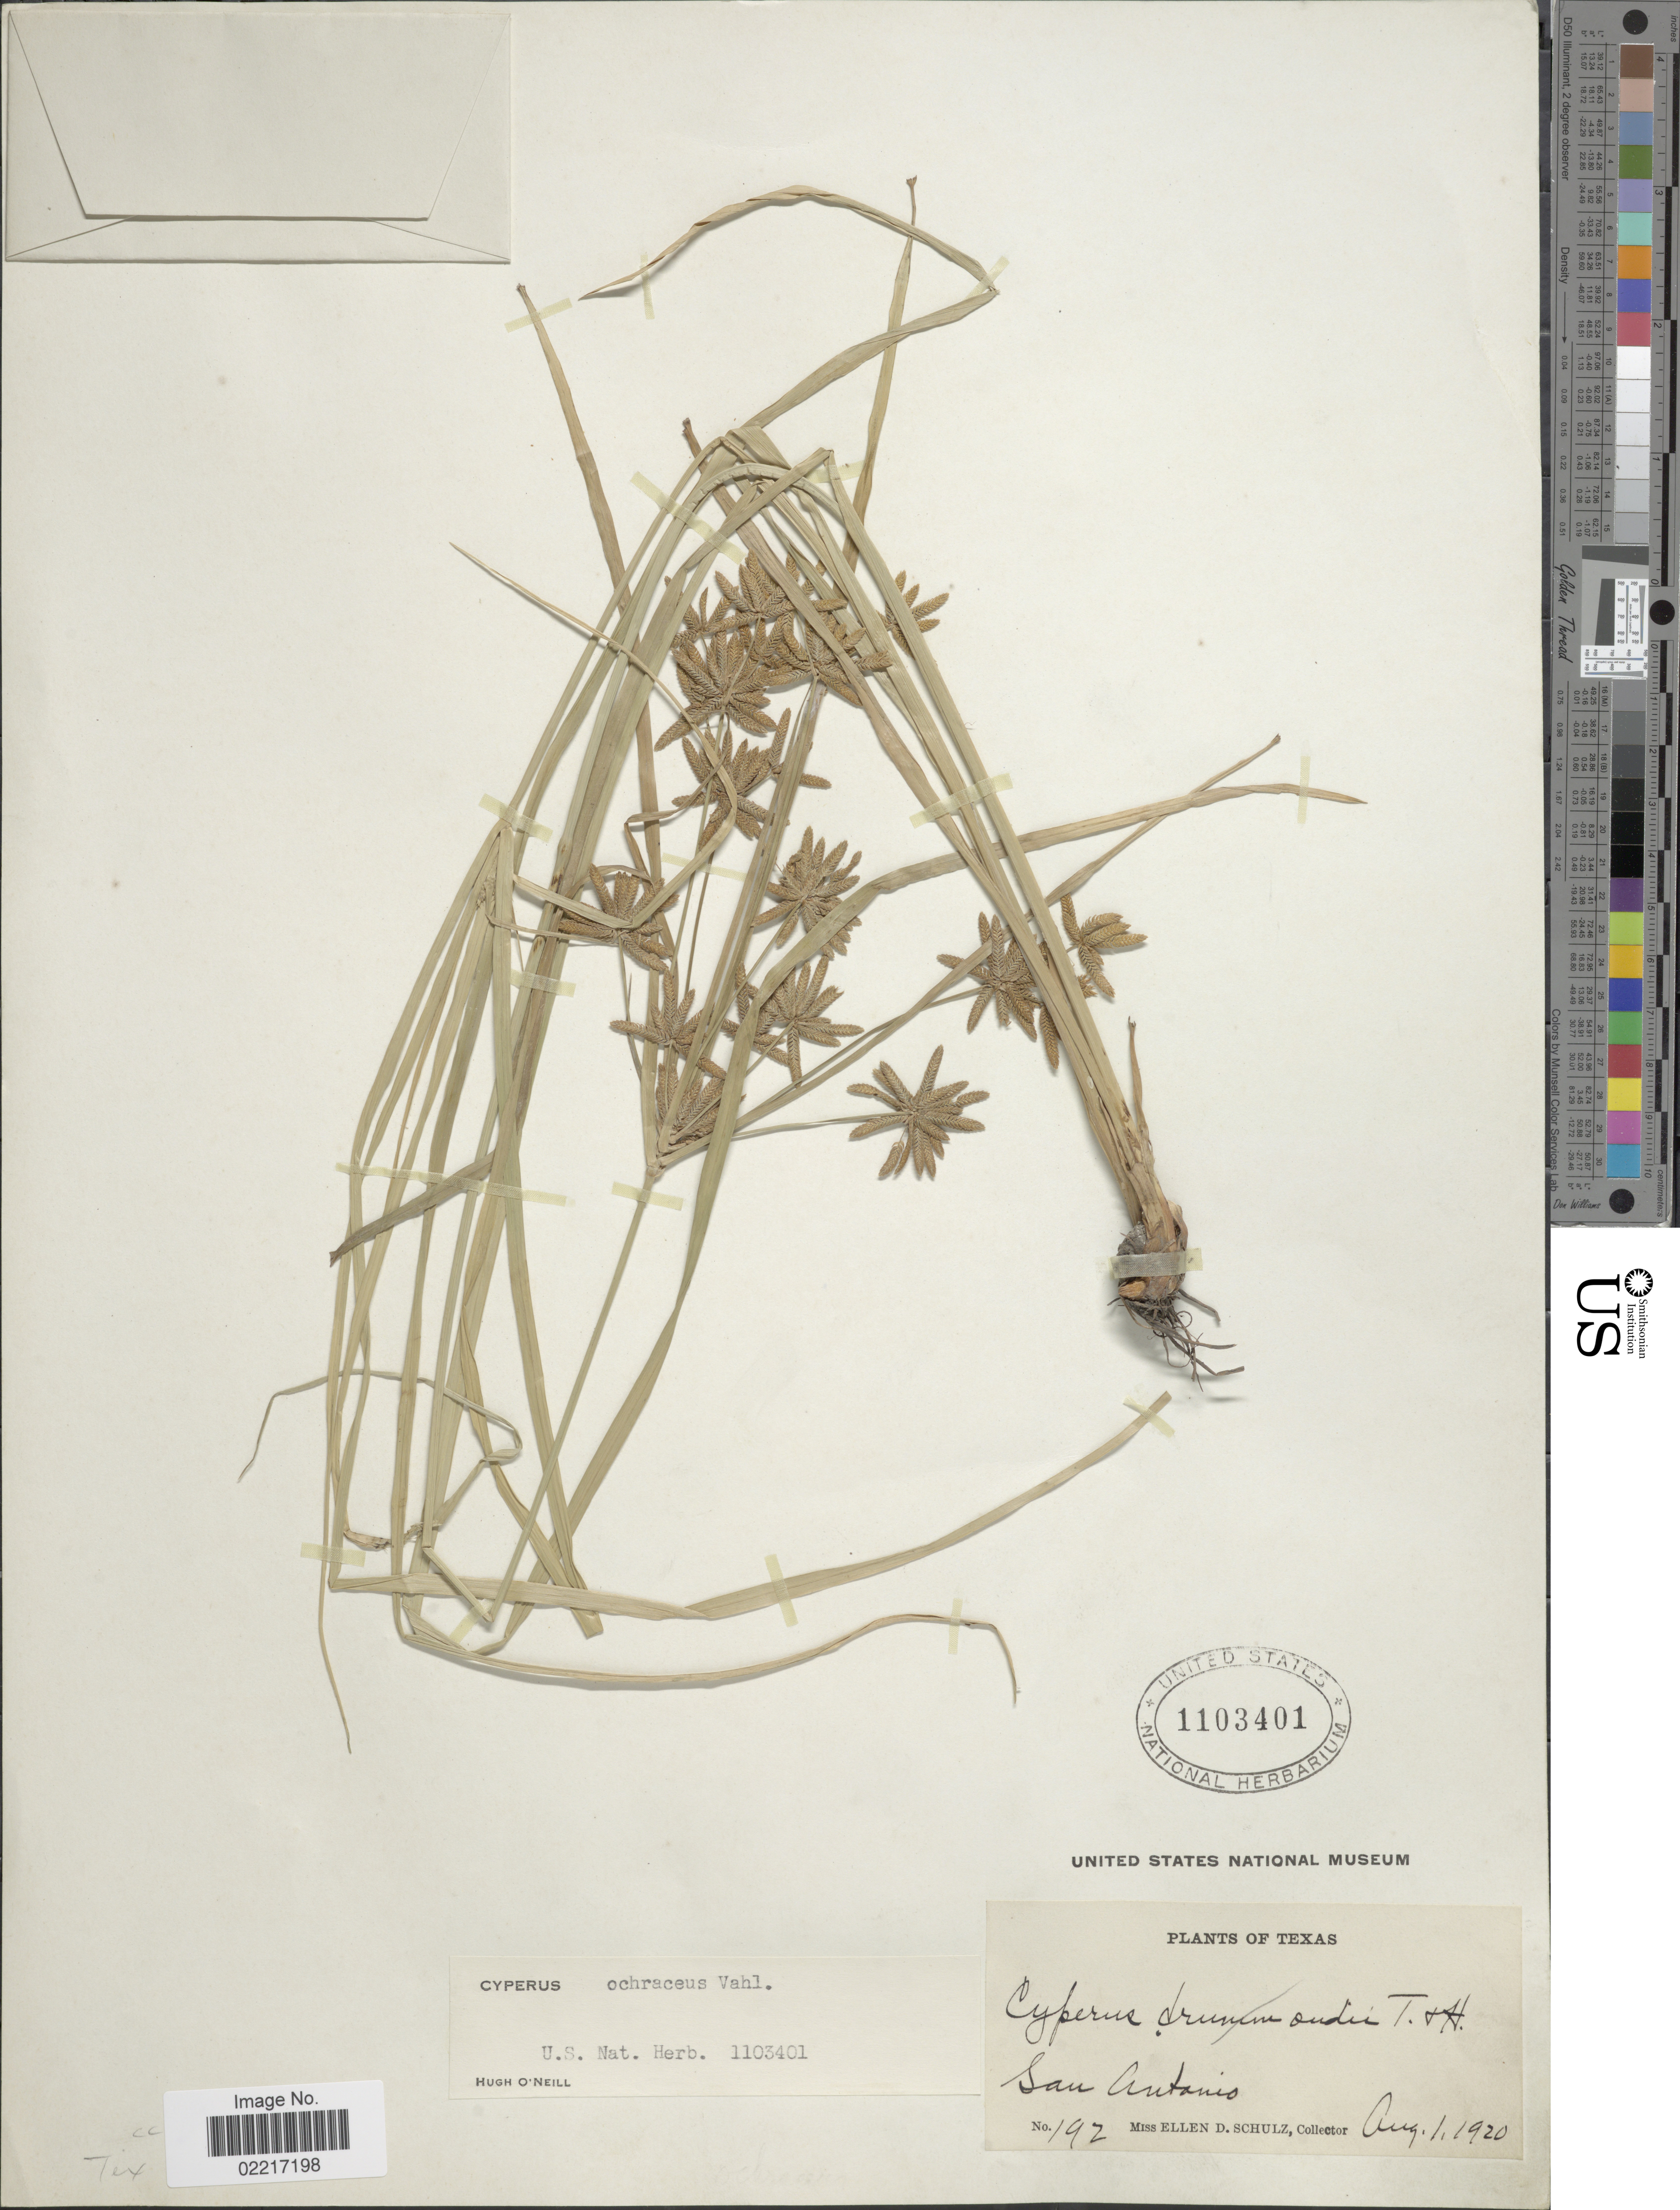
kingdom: Plantae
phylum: Tracheophyta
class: Liliopsida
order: Poales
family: Cyperaceae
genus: Cyperus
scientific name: Cyperus ochraceus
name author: Vahl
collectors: E. D. Schulz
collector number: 192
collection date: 1920-08-01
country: United States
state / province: Texas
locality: San Antonio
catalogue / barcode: US 1103401